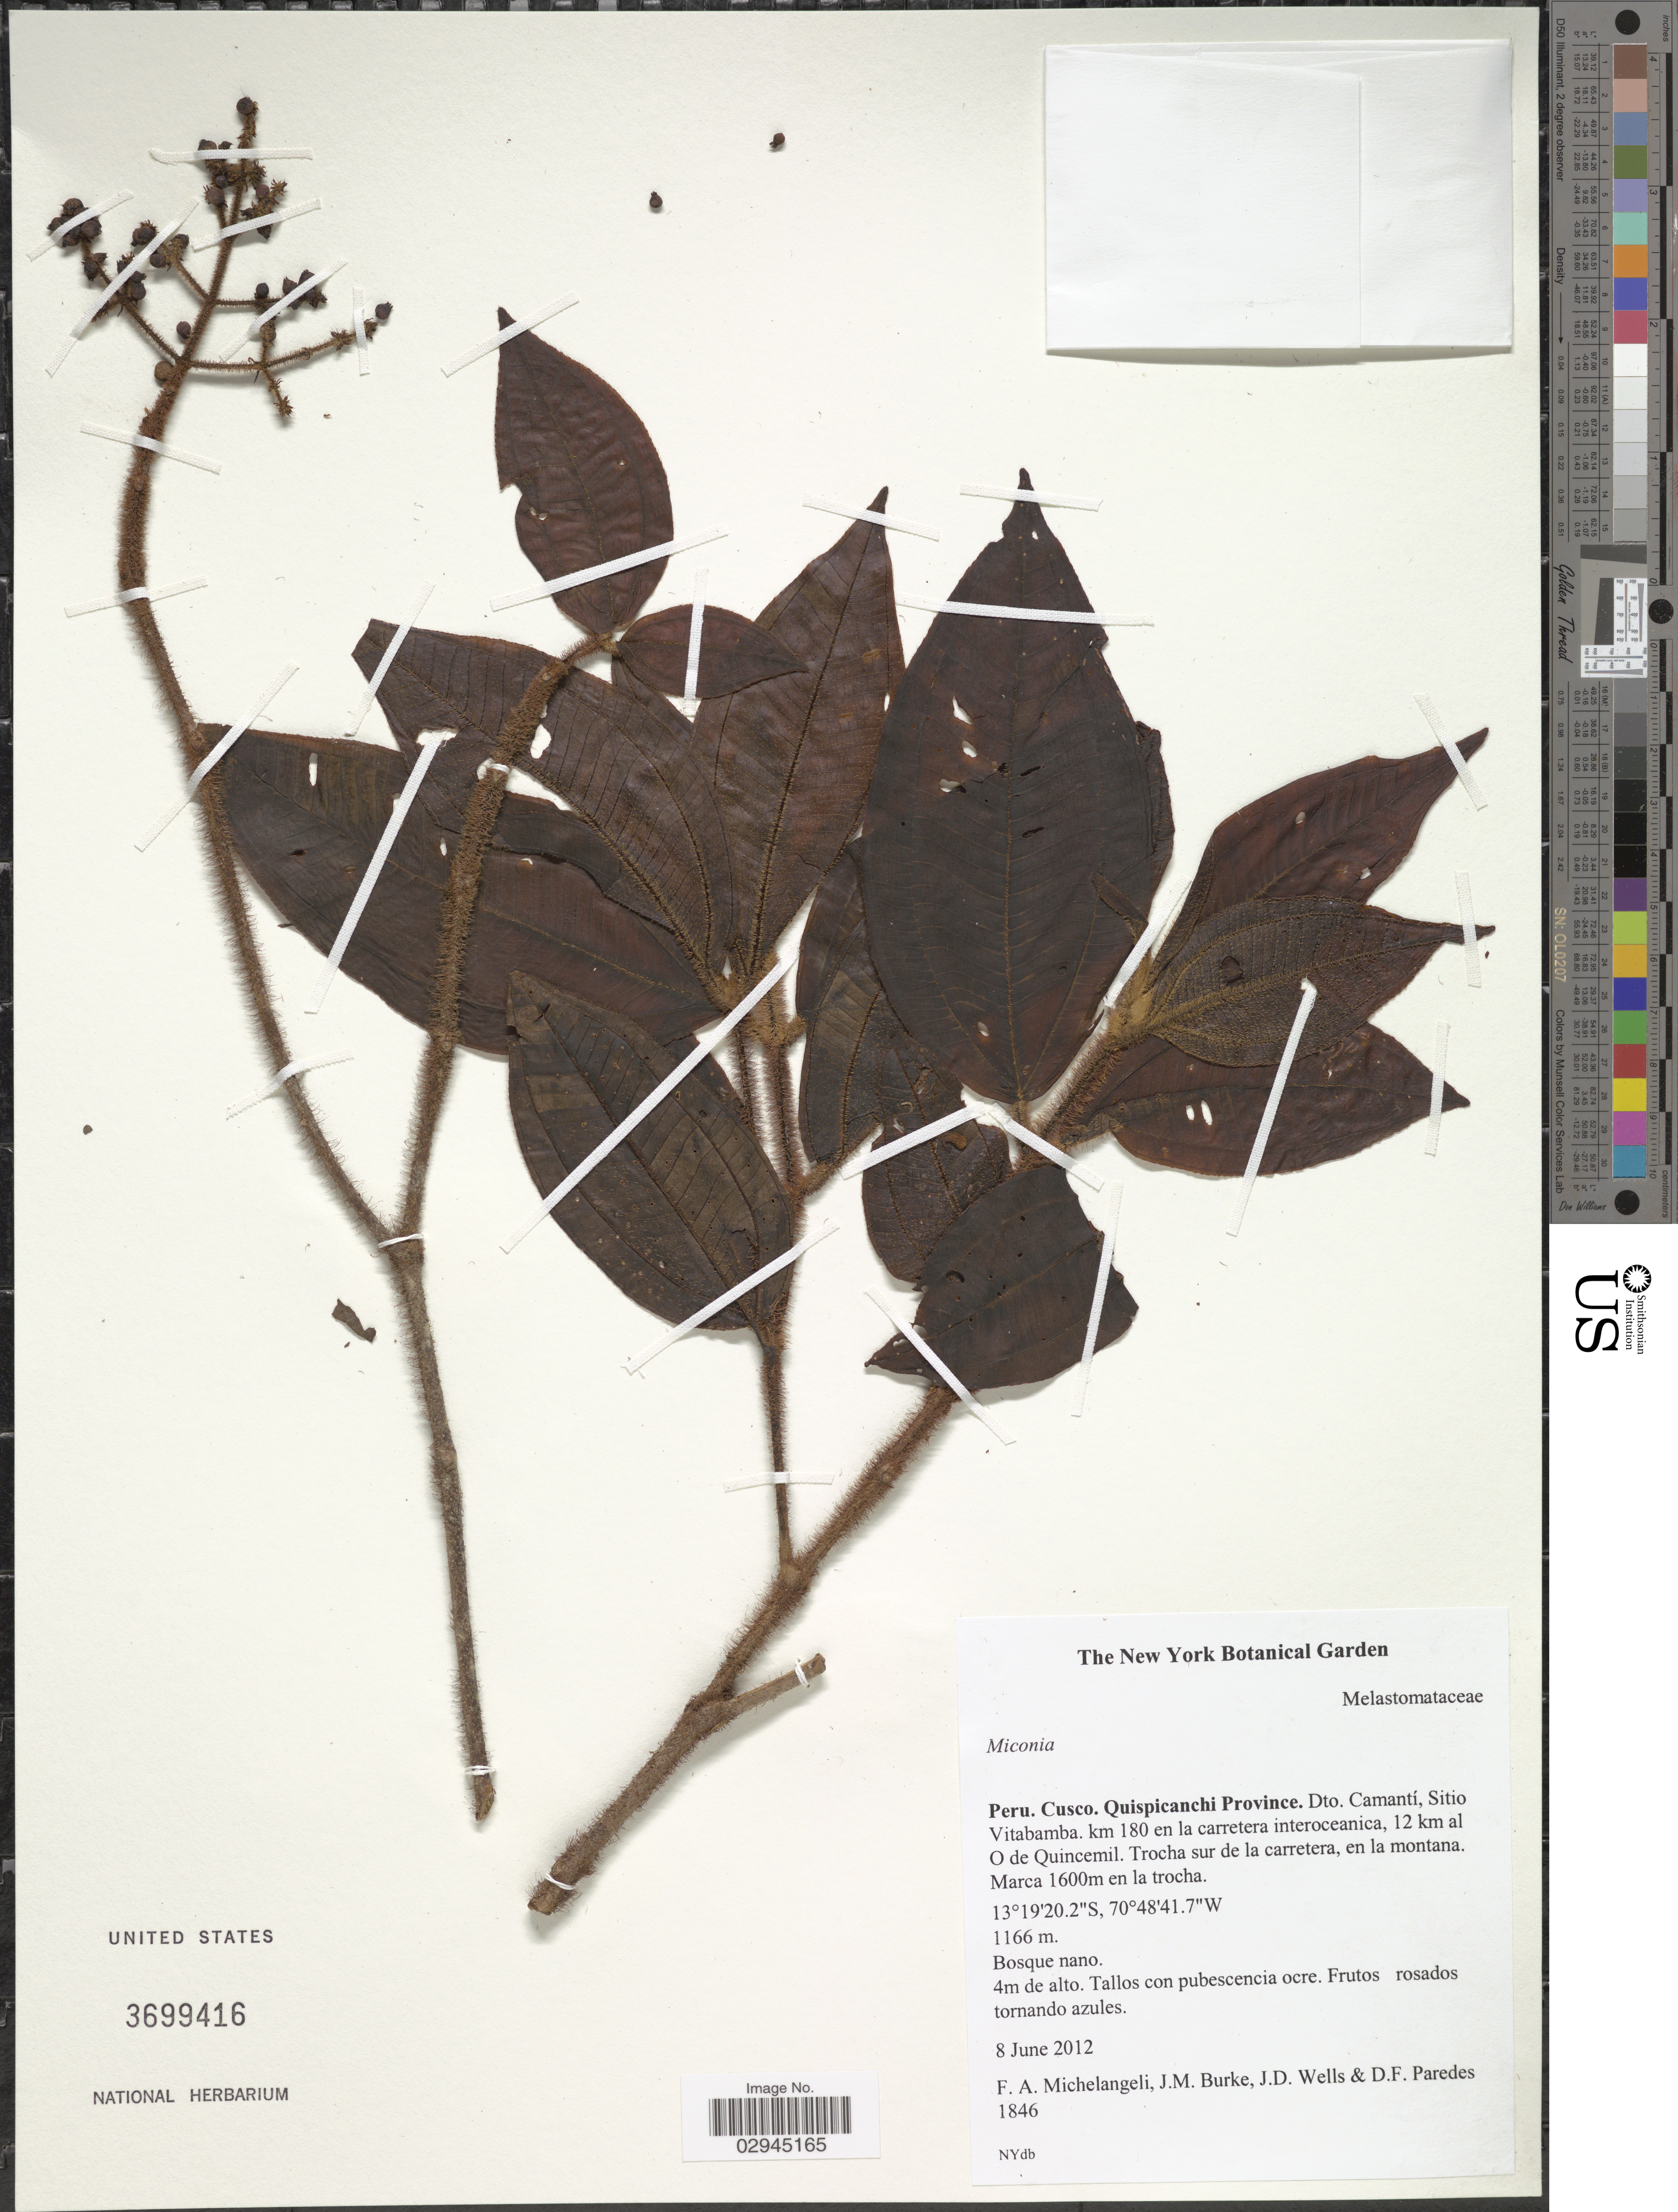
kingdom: Plantae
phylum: Tracheophyta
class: Magnoliopsida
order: Myrtales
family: Melastomataceae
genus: Miconia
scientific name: Miconia caerulea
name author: (D. Don) Naudin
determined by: Michelangeli, F. A.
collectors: F. A. Michelangeli, Jac. M. Burke, J. Wells & D. Paredes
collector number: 1846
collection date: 2012-06-08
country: Peru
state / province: Cusco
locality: Quispicanchi Province. Dto. Camantí, Sitio Vitabamba. km 180 en la carretera interoceanica, 12 km al O de Quincemil. Trocha sur de la carretera, en la montana. Marca 1600m en la trocha.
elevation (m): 1166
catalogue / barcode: US 3699416